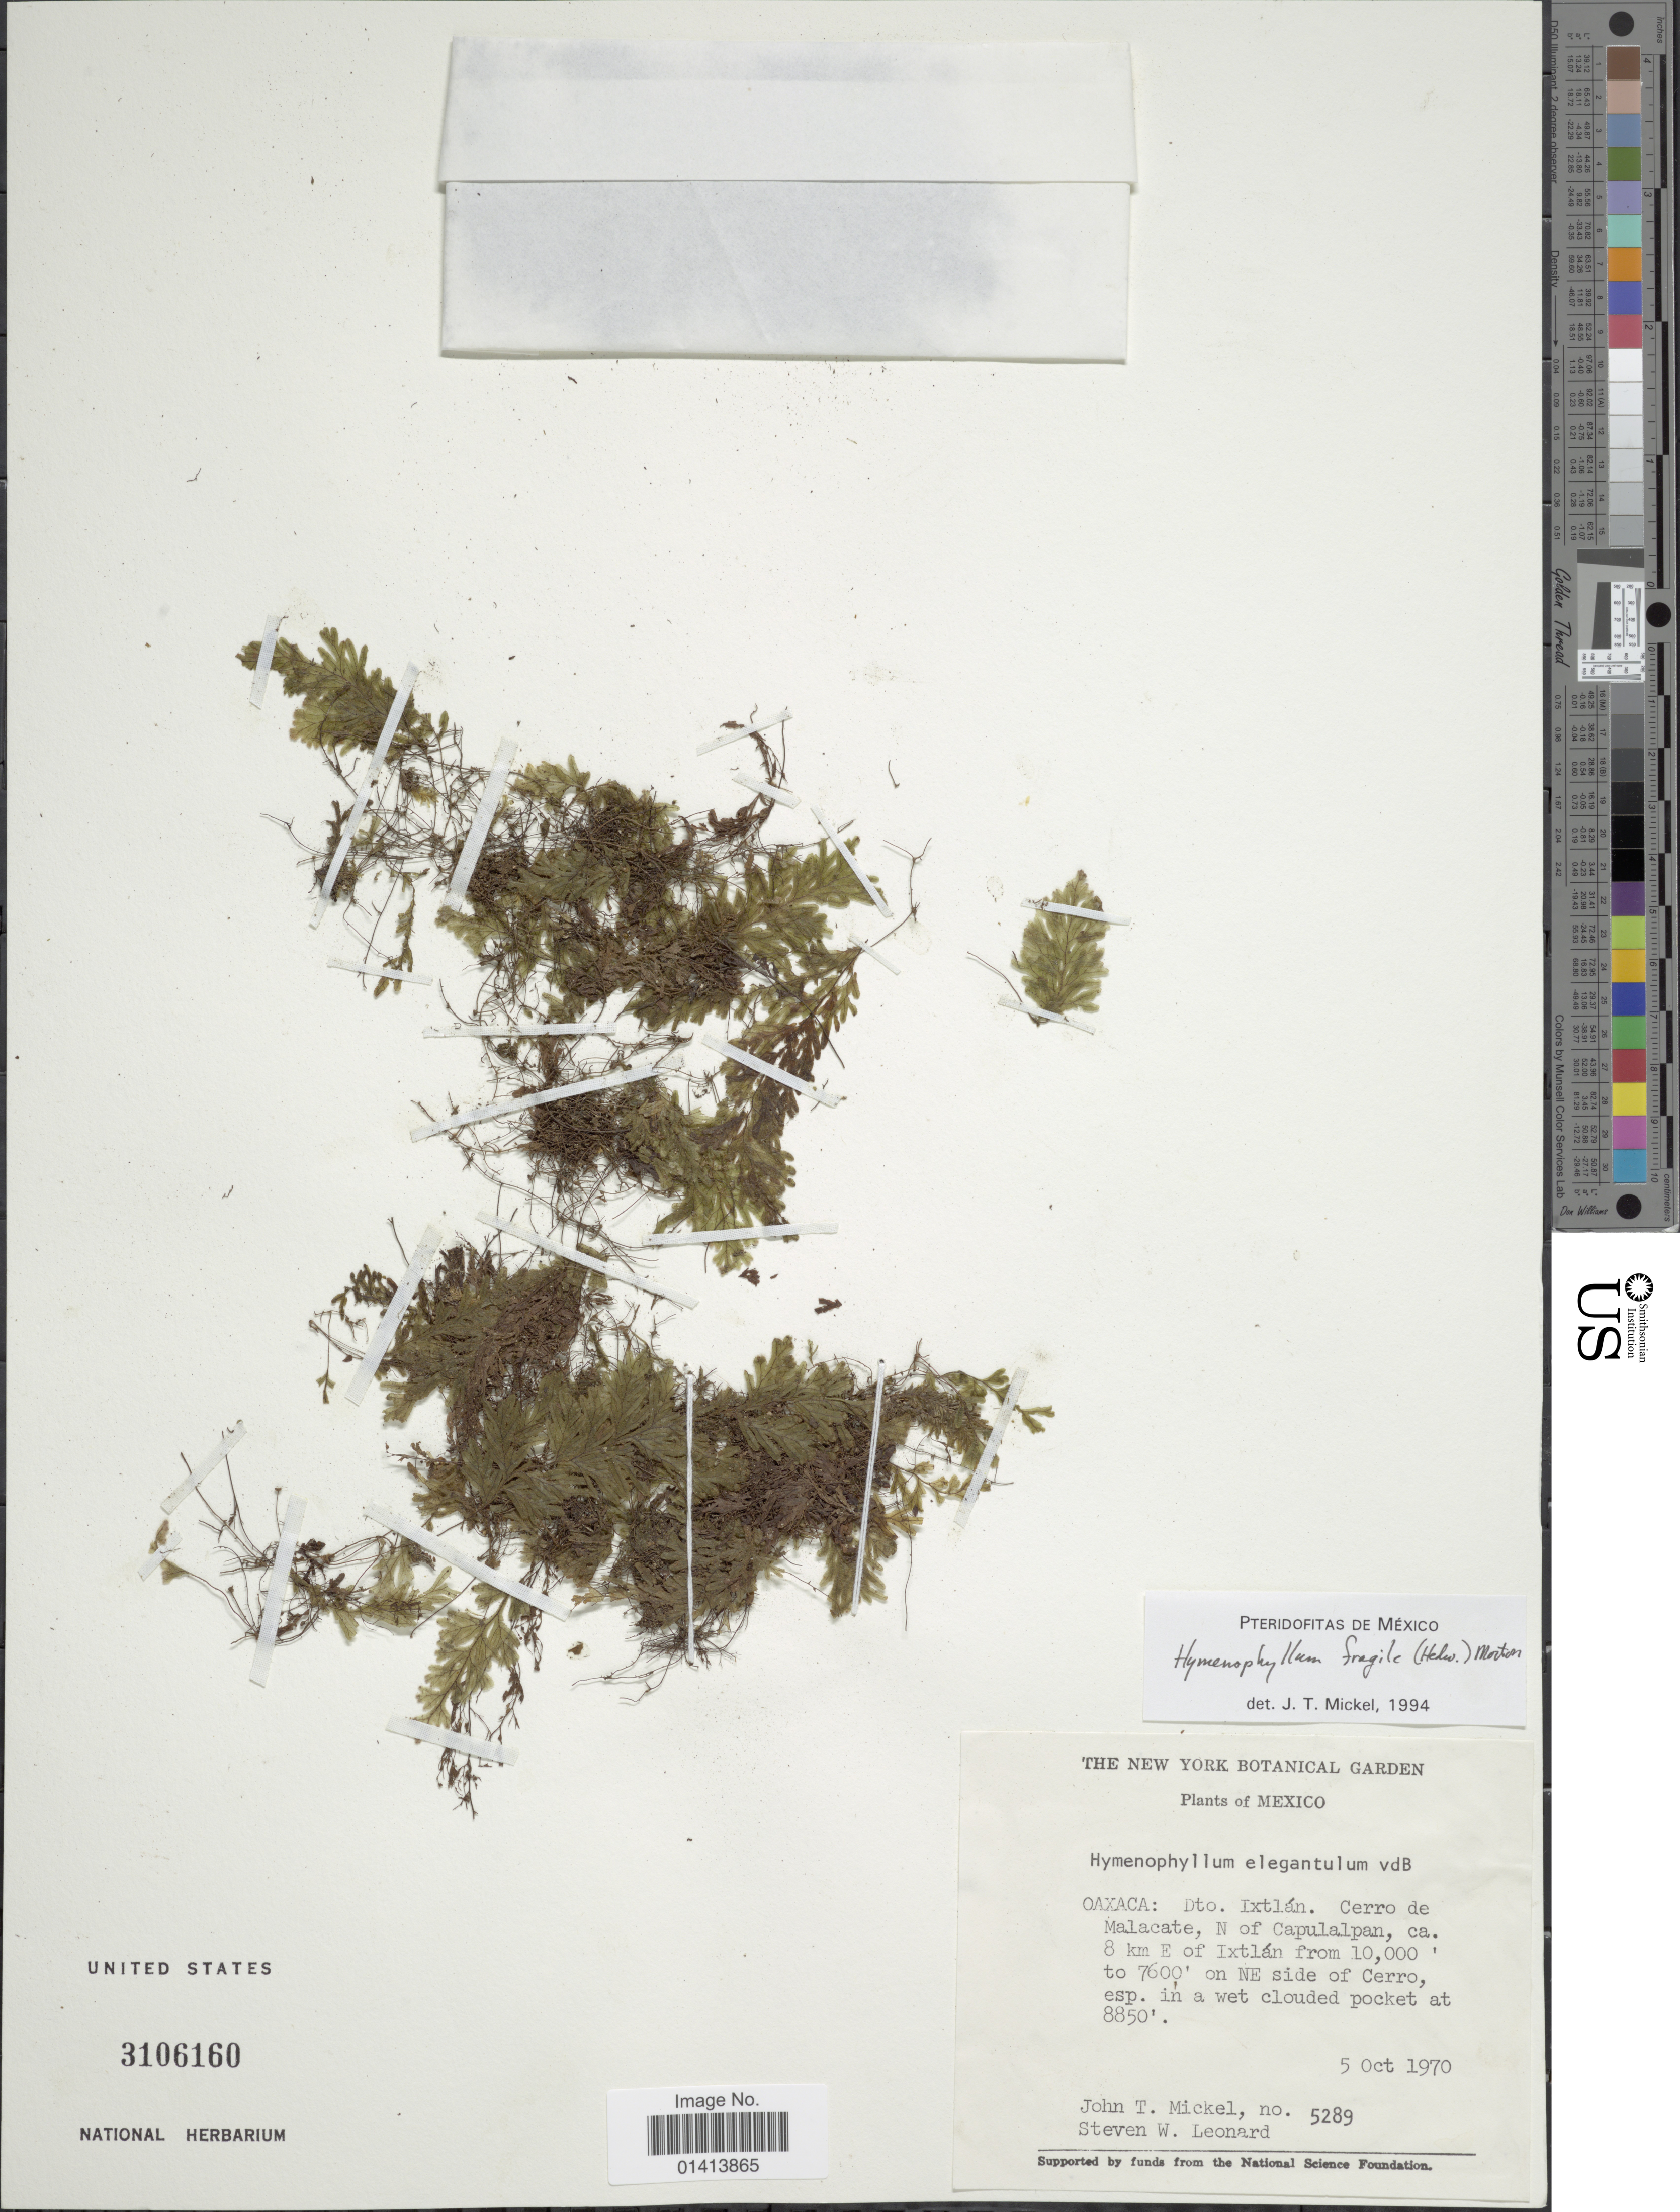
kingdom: Plantae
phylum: Tracheophyta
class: Polypodiopsida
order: Hymenophyllales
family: Hymenophyllaceae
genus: Hymenophyllum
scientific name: Hymenophyllum fragile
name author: (Hedw.) C.V. Morton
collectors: J. T. Mickel & S. W. Leonard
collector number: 5289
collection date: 1970-10-05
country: Mexico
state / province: Oaxaca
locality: Dto Ixtlán. Cerro de Malacate, N of Capulalpan, ca 8 km E of Ixtlan, on NE side of cerro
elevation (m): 2697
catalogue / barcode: US 3106160